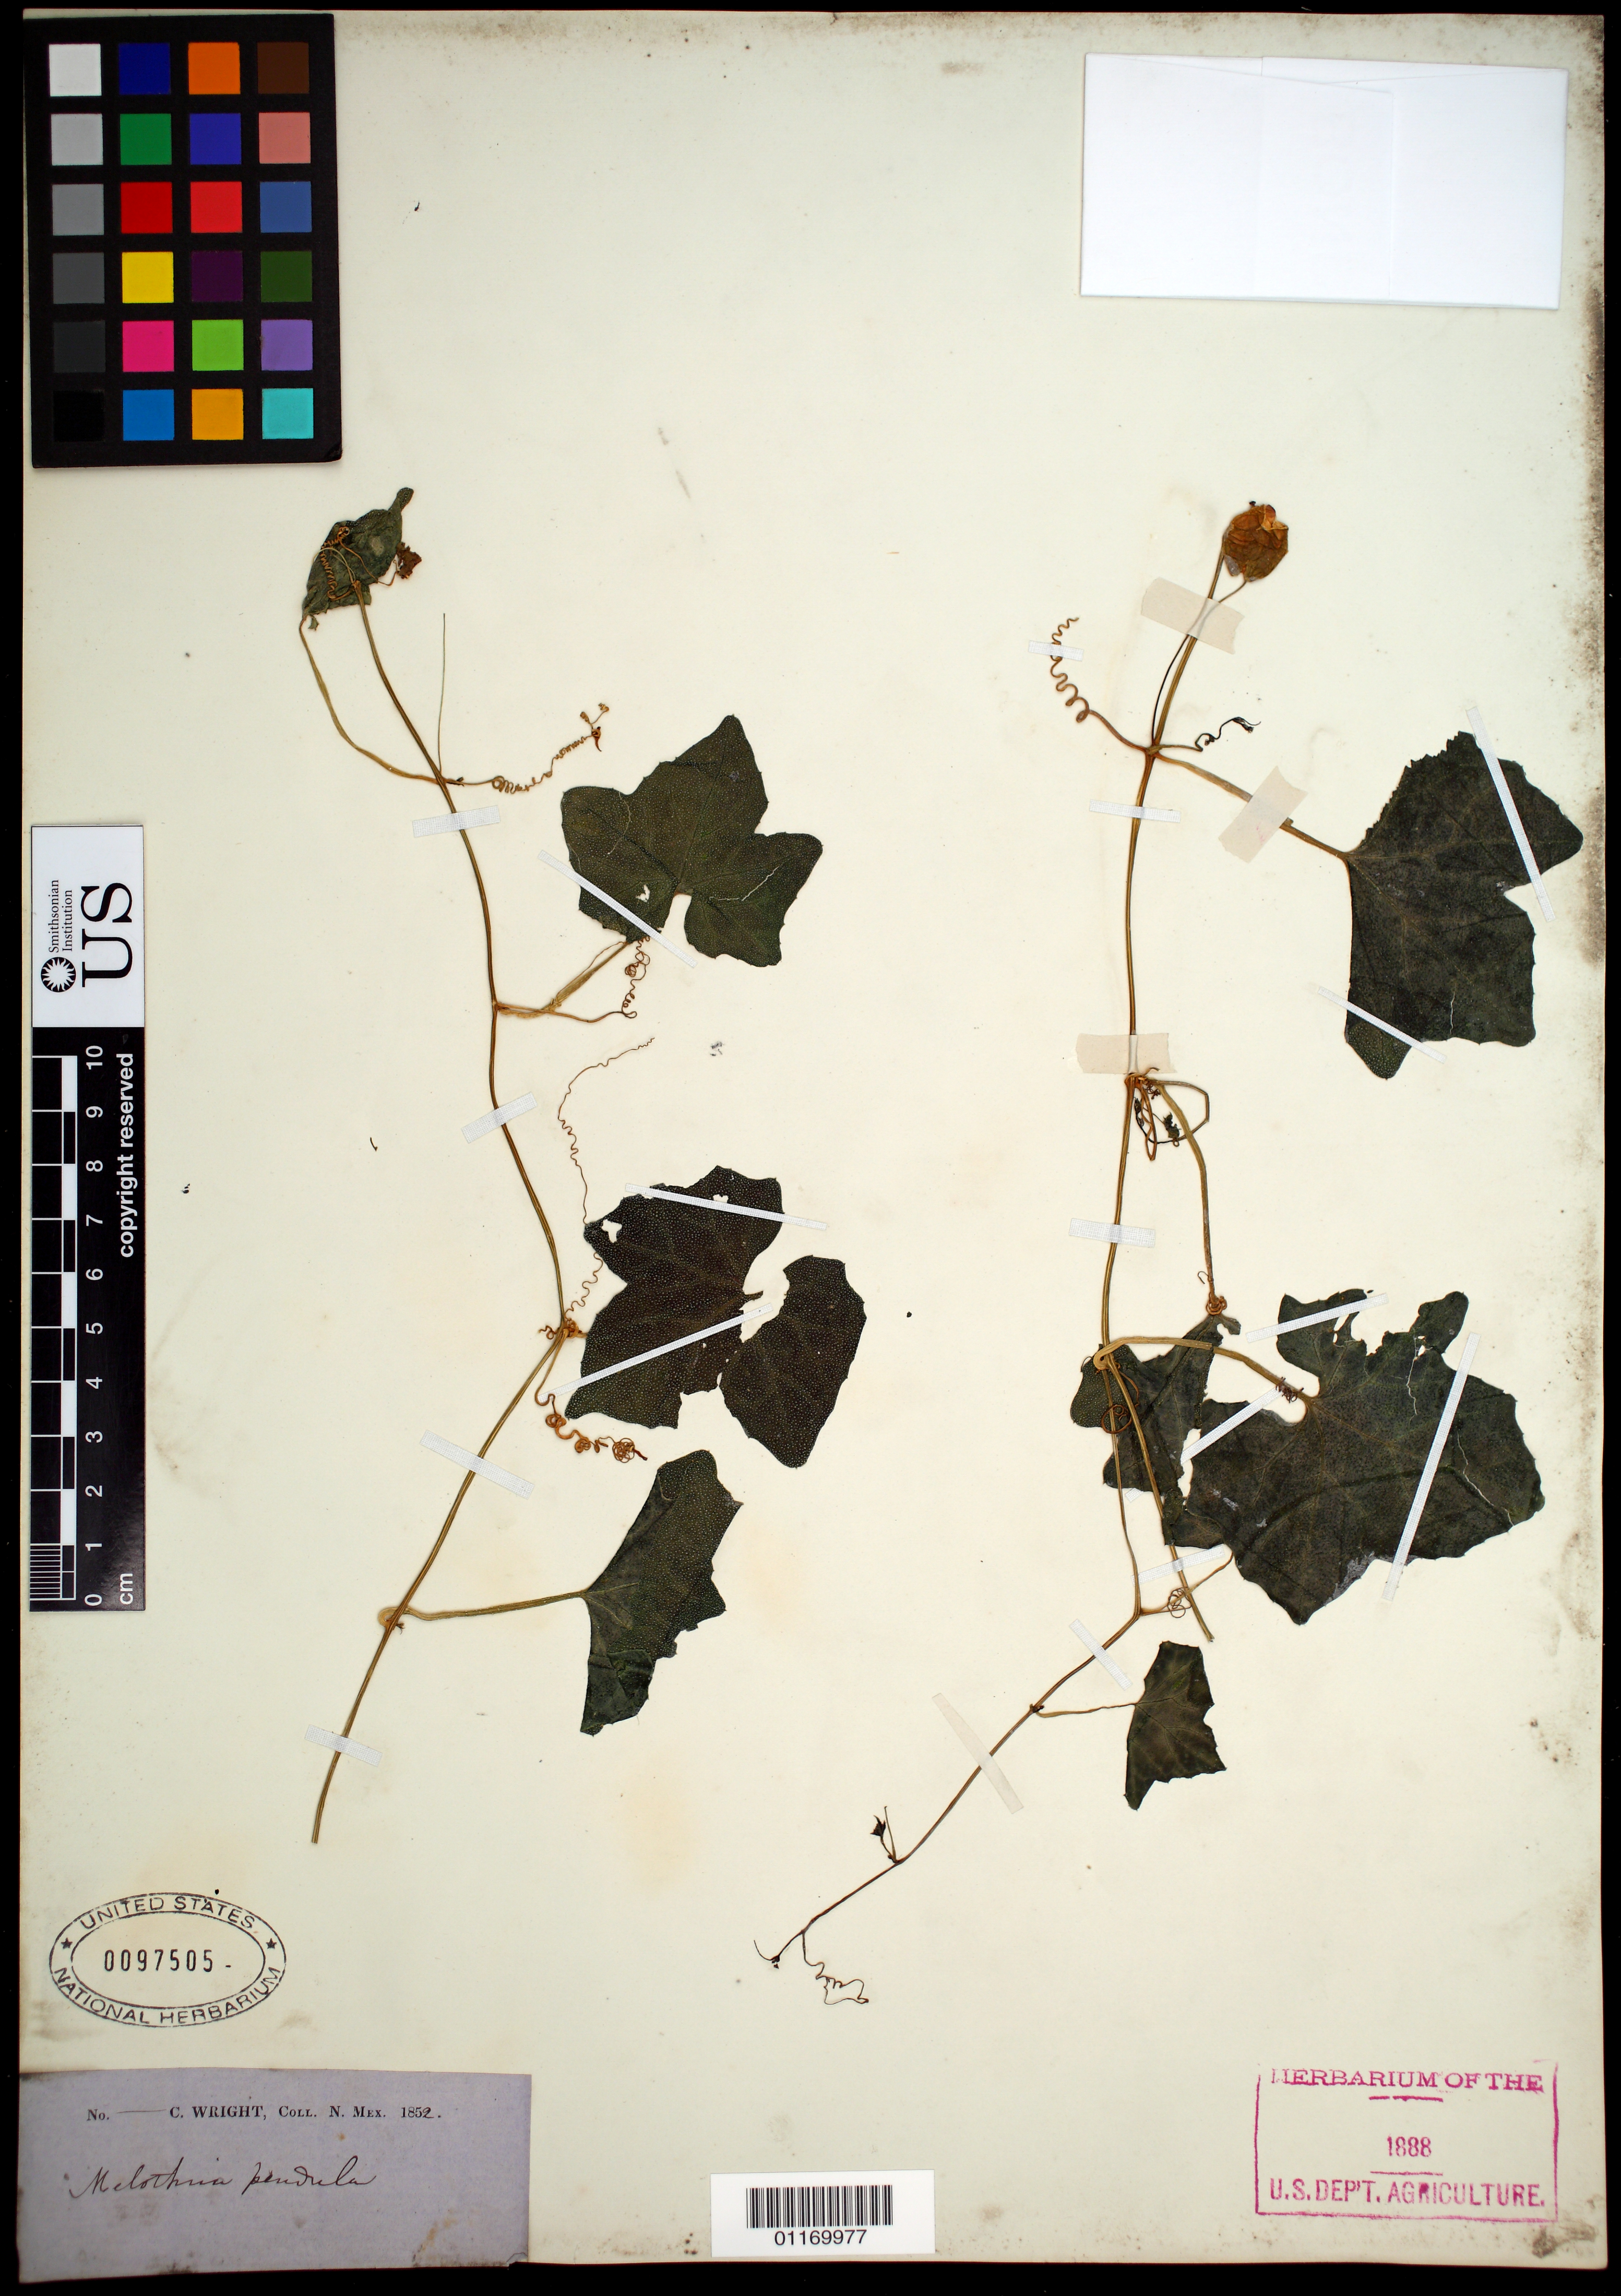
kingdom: Plantae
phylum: Tracheophyta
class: Magnoliopsida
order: Cucurbitales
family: Cucurbitaceae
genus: Melothria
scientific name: Melothria pendula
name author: L.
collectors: C. Wright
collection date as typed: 1852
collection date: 1852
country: United States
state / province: New Mexico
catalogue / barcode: US 97505